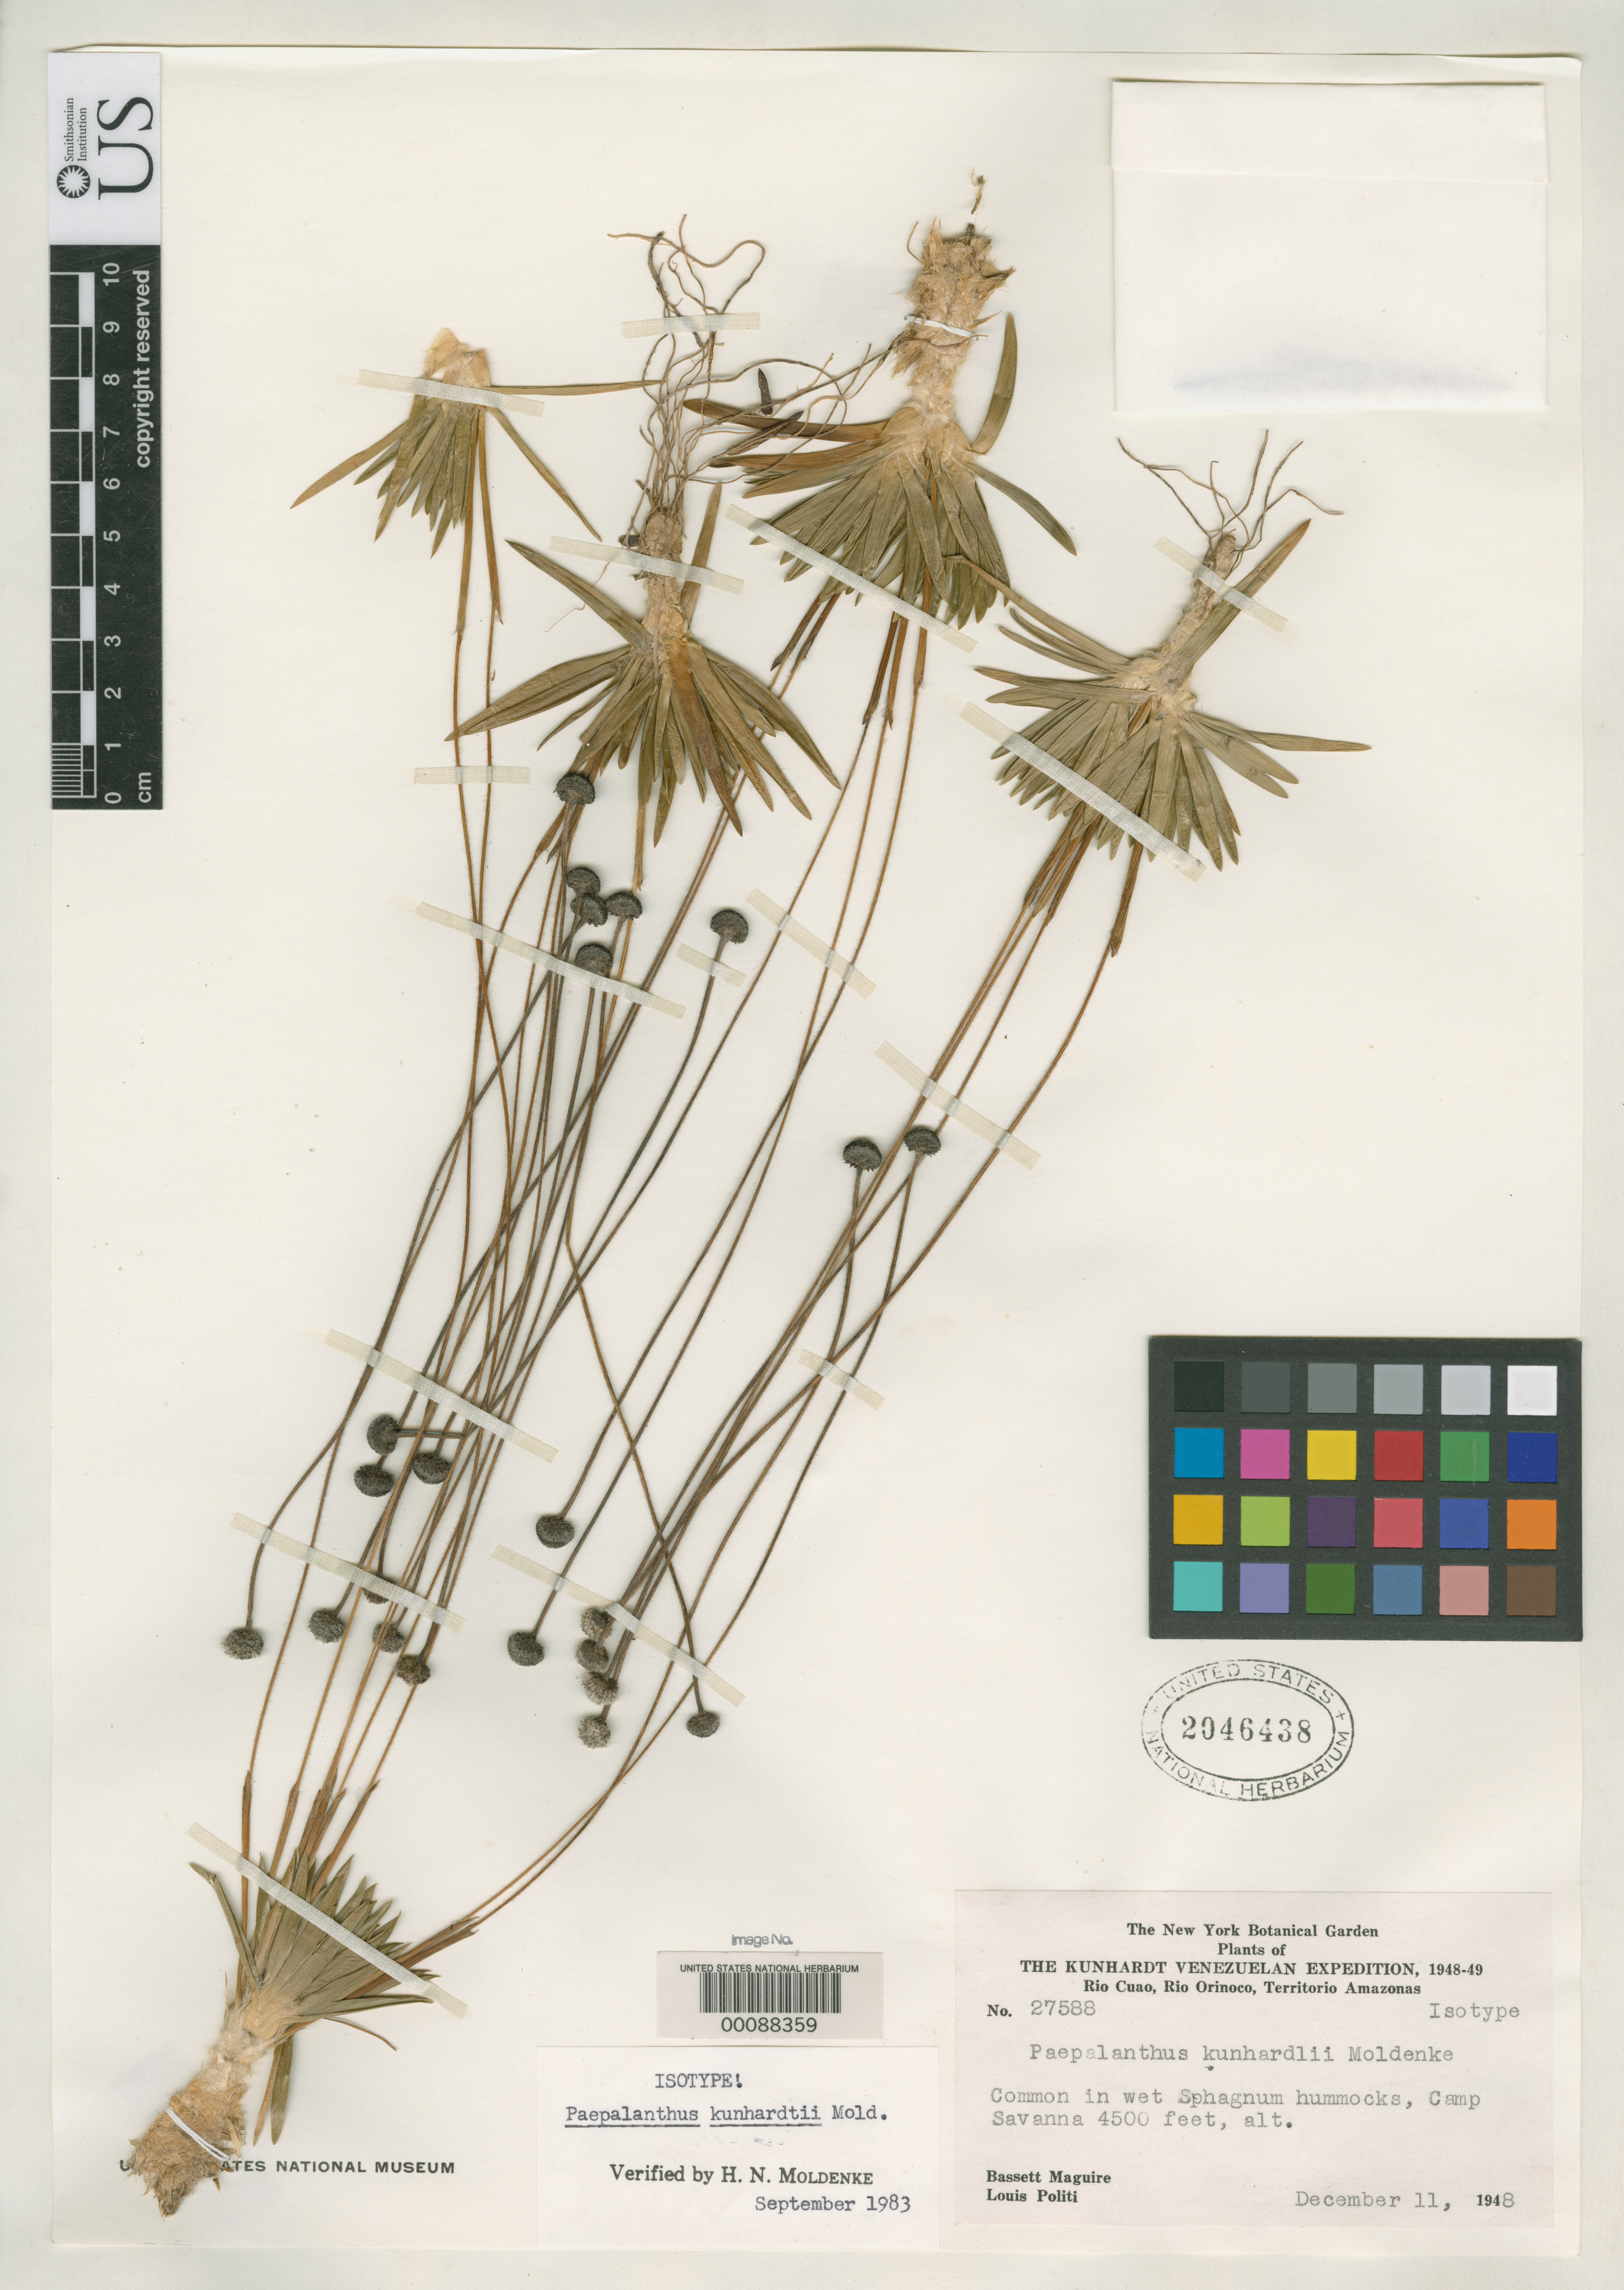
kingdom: Plantae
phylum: Tracheophyta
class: Liliopsida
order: Poales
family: Eriocaulaceae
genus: Paepalanthus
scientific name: Paepalanthus kunhardtii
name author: Moldenke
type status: Isotype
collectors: B. Maguire & L. Politi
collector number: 27588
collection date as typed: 11 Dec 1948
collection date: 1948-12-11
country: Venezuela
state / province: Amazonas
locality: Rio Cuao, Rio Orinoco.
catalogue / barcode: US 2046438